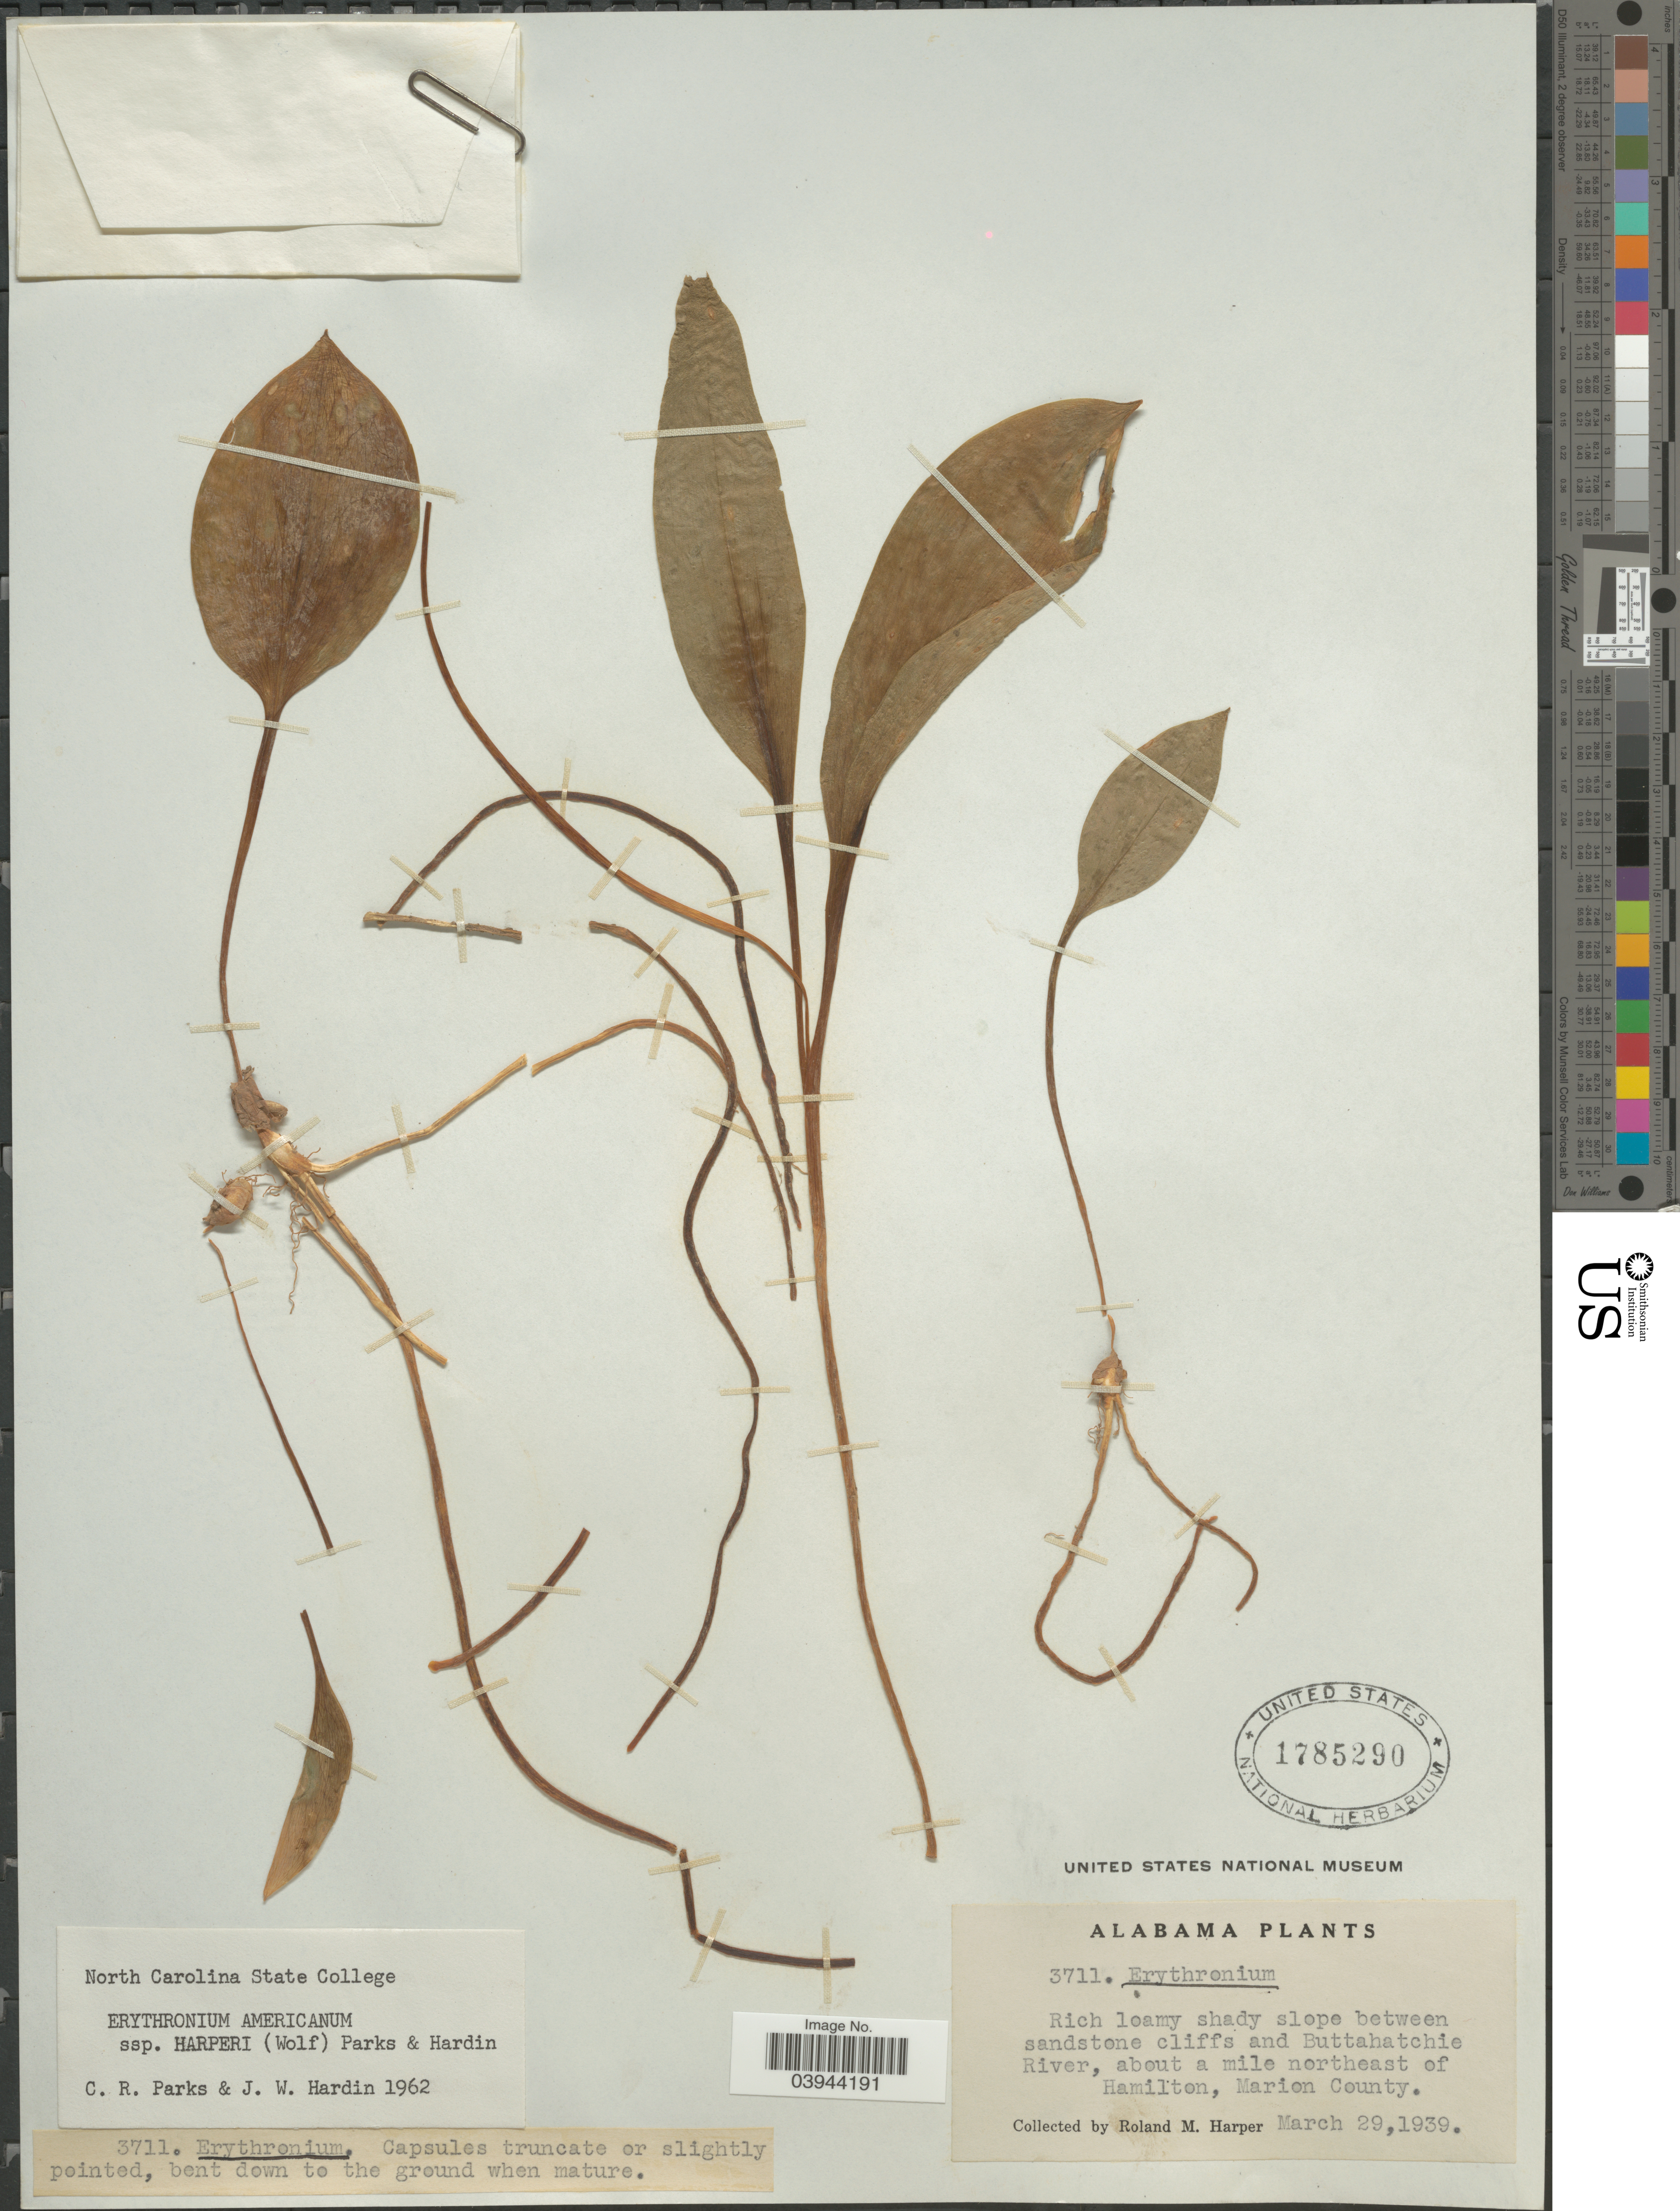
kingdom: Plantae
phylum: Tracheophyta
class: Liliopsida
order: Liliales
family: Liliaceae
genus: Erythronium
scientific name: Erythronium americanum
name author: Ker Gawl.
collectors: R. M. Harper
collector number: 3711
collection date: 1939-03-29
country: United States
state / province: Alabama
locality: Rich loamy shady slope between sandstone cliffs and Buttahatchie River, about a mile northeast of Hamilton, Marion County.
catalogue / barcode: US 1785290